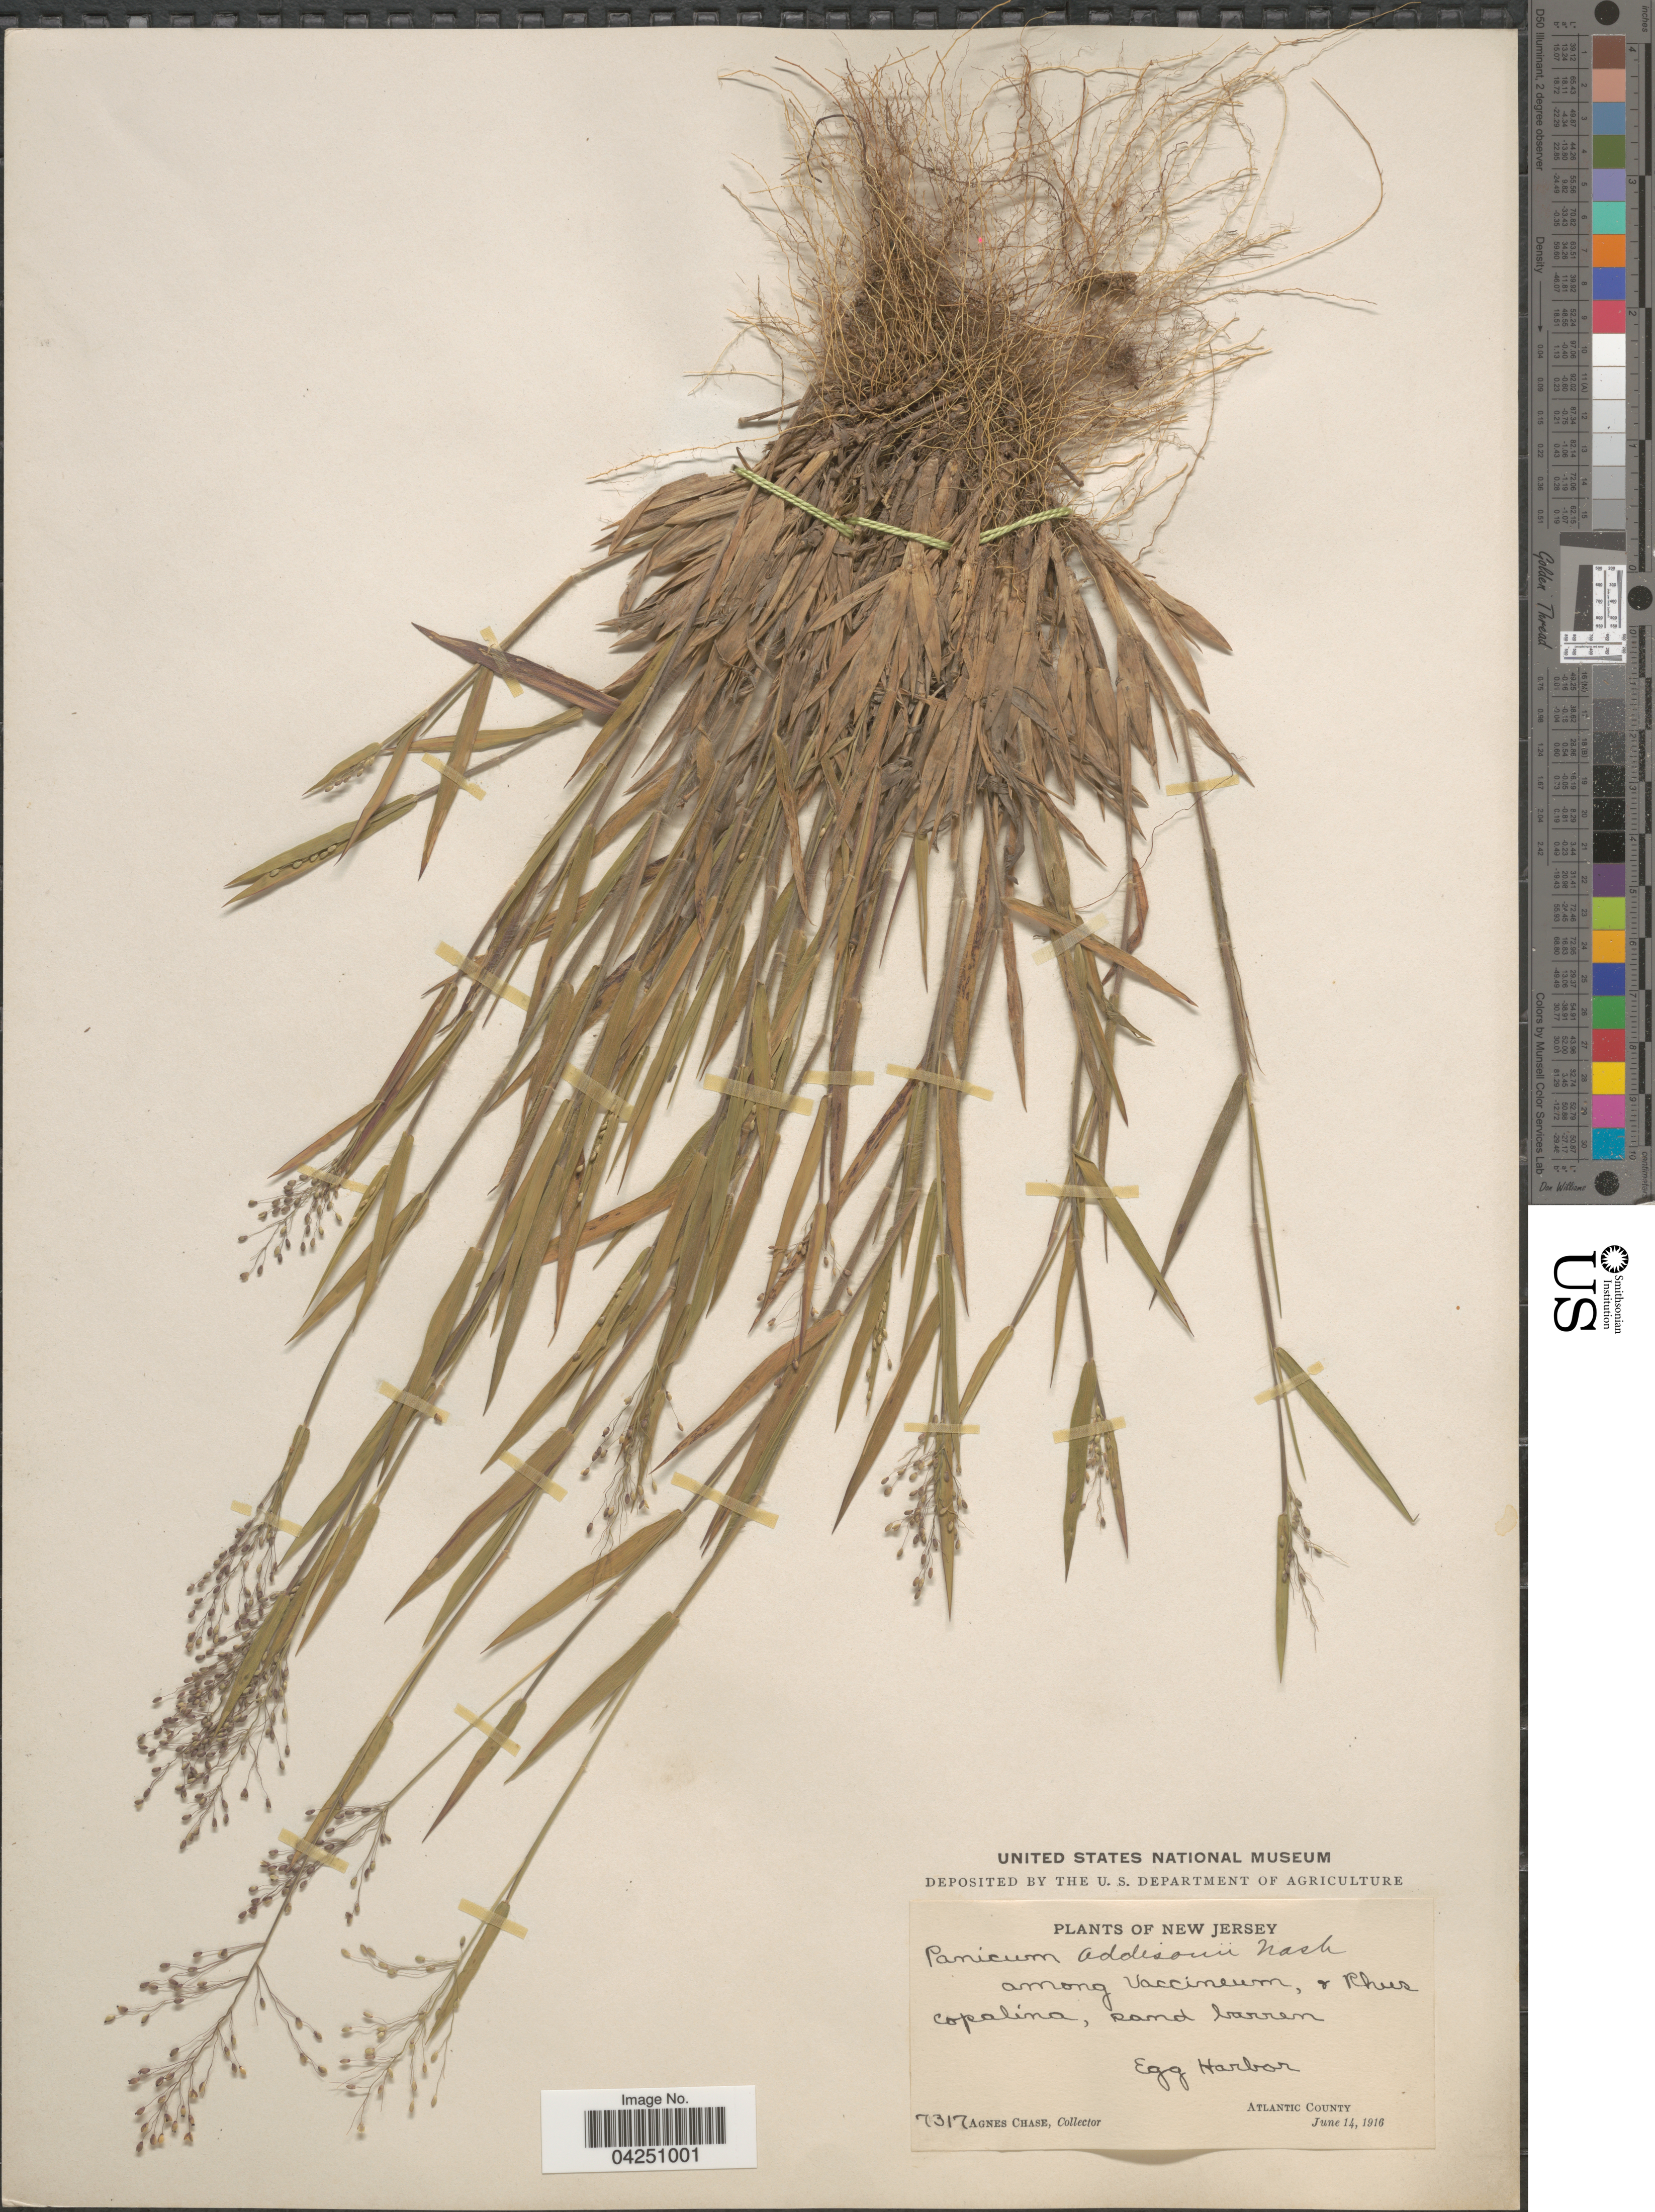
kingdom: Plantae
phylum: Tracheophyta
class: Liliopsida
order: Poales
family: Poaceae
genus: Dichanthelium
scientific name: Dichanthelium acuminatum var. acuminatum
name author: (Sw.) Gould & C.A. Clark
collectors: A. Chase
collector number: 7317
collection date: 1916-06-14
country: United States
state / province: New Jersey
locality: Egg Harbor. Atlantic County.